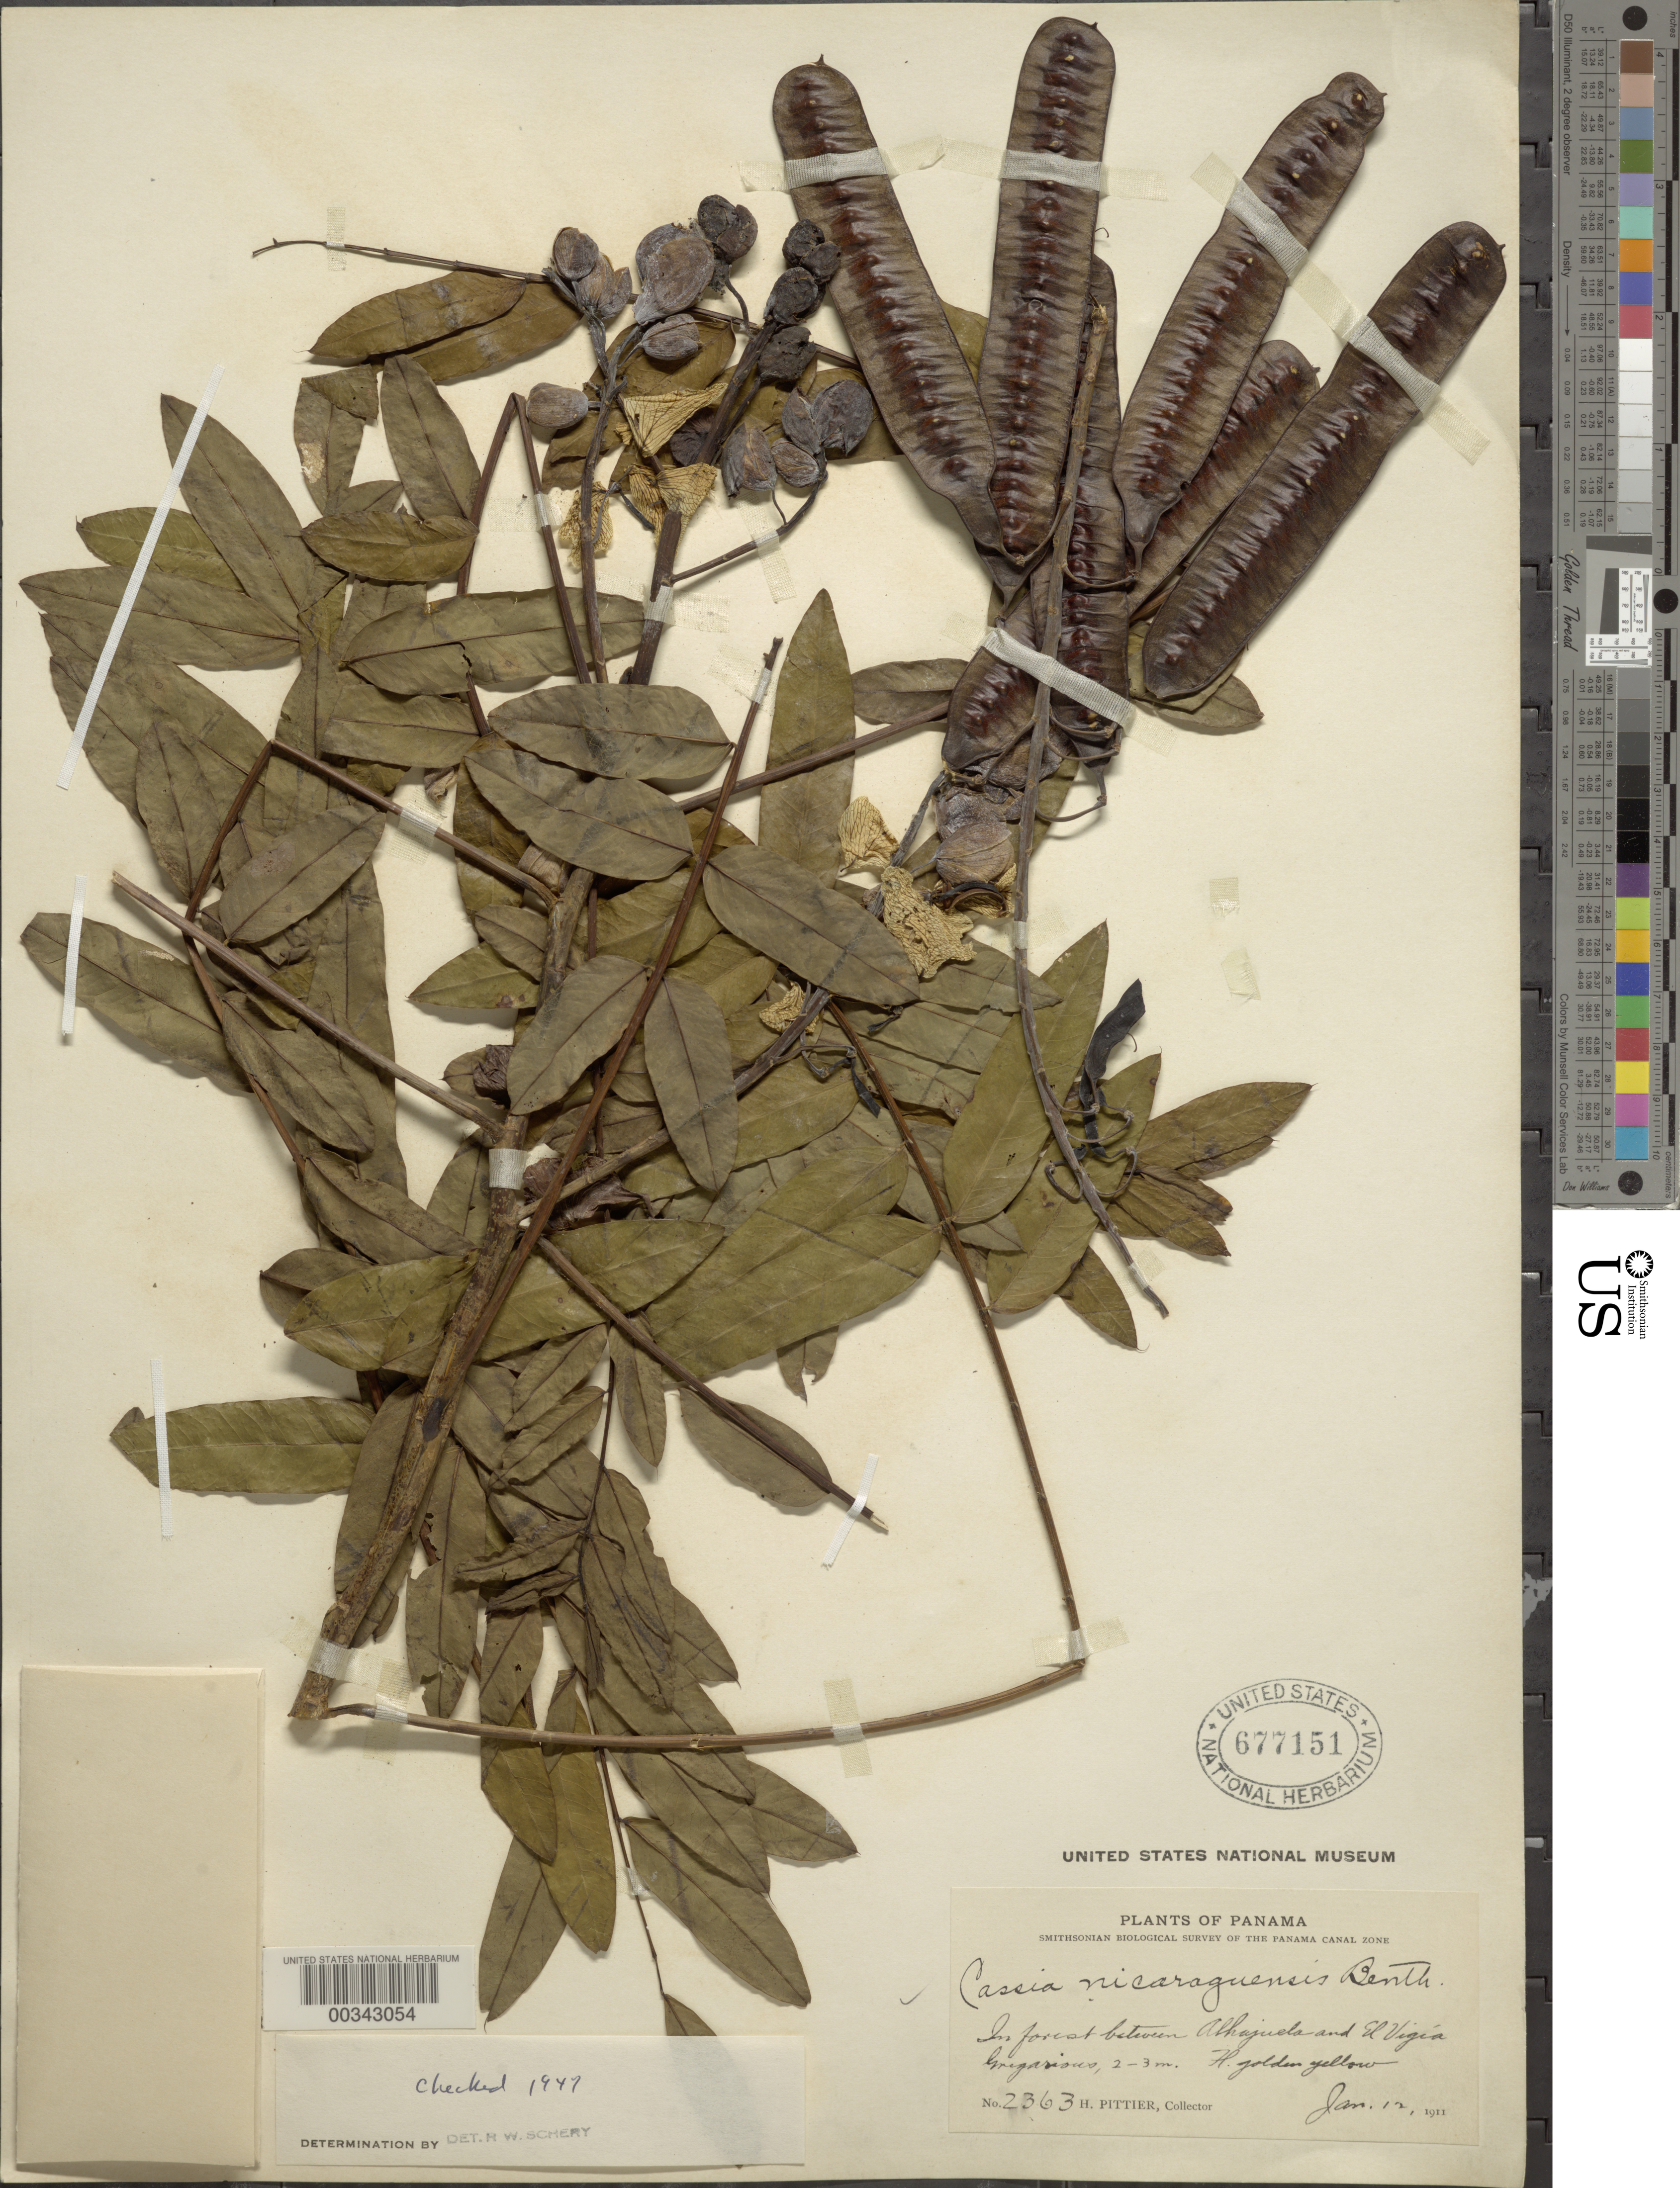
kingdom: Plantae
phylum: Tracheophyta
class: Magnoliopsida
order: Fabales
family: Fabaceae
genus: Senna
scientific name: Senna nicaraguensis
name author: (Benth.) H.S. Irwin & Barneby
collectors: H. F. Pittier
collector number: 2363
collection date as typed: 12 Jan 1911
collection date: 1911-01-12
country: Panama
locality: Between Alhajuela and El Vigia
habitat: In forest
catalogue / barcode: US 677151